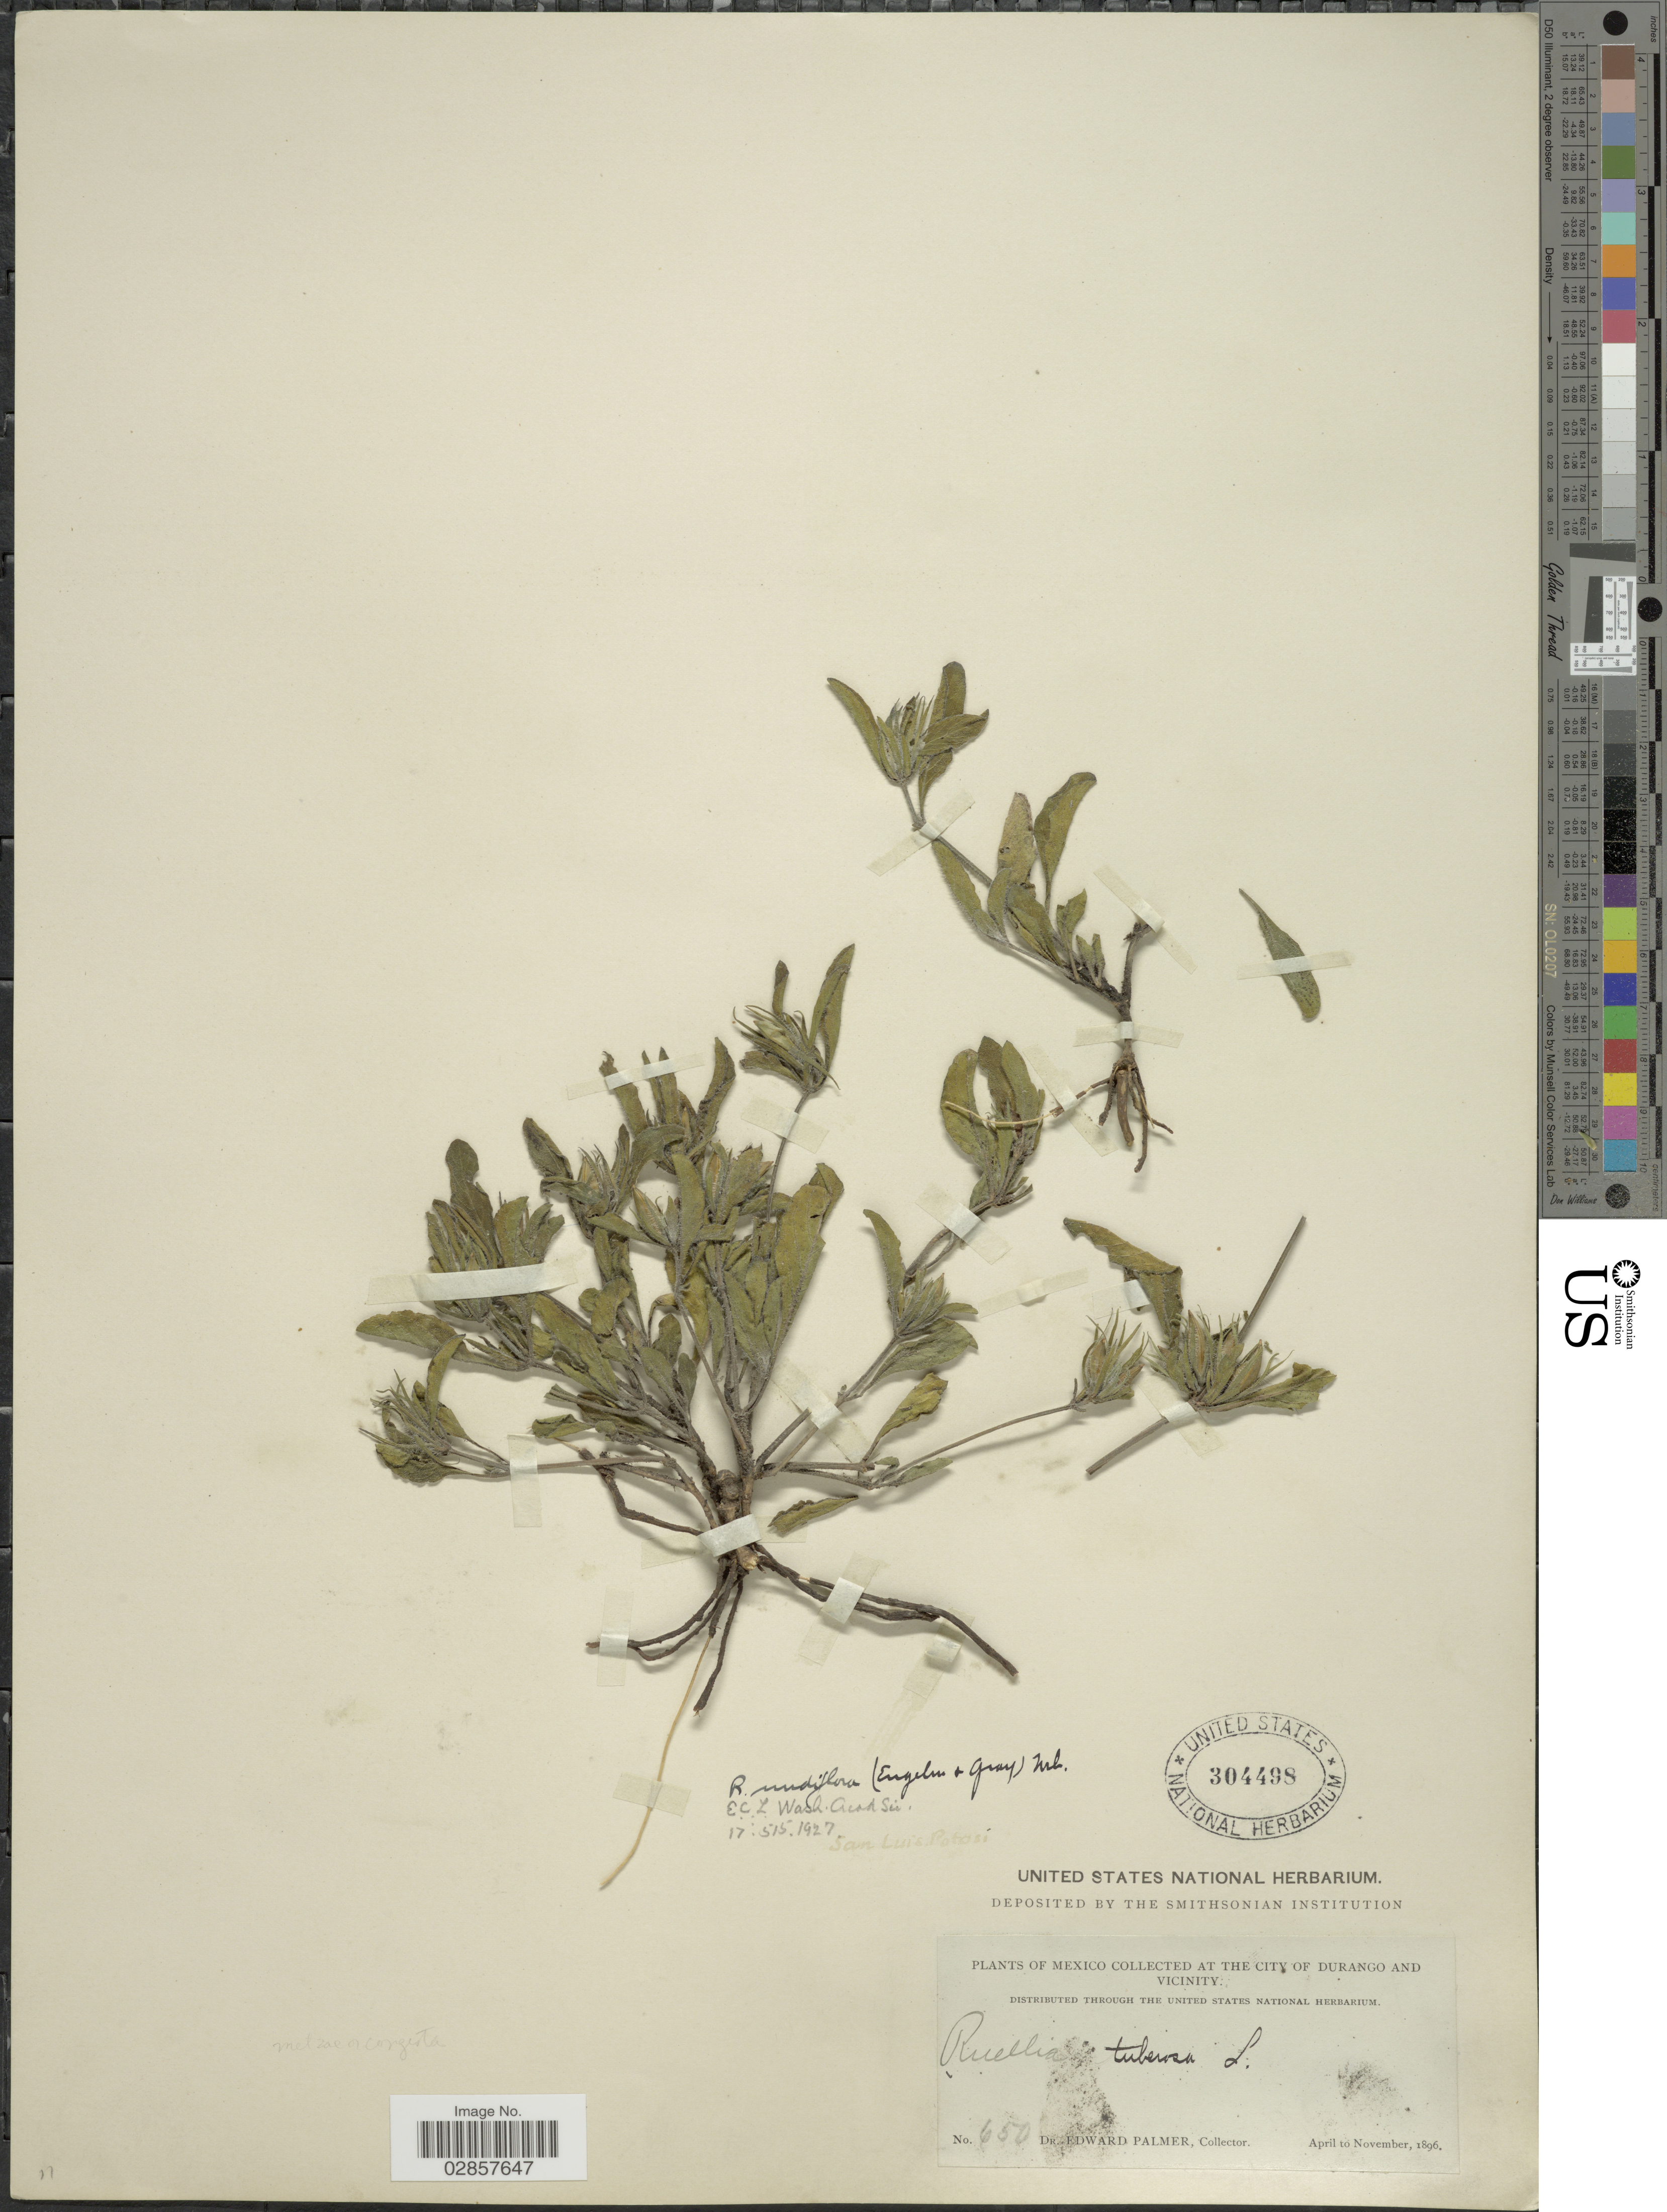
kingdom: Plantae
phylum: Tracheophyta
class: Magnoliopsida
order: Lamiales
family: Acanthaceae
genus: Ruellia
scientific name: Ruellia lactea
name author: Cav.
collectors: E. Palmer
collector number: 650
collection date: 1896-04/1896-11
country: Mexico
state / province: Durango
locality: At the City of Durango and Vicinity.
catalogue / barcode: US 304498